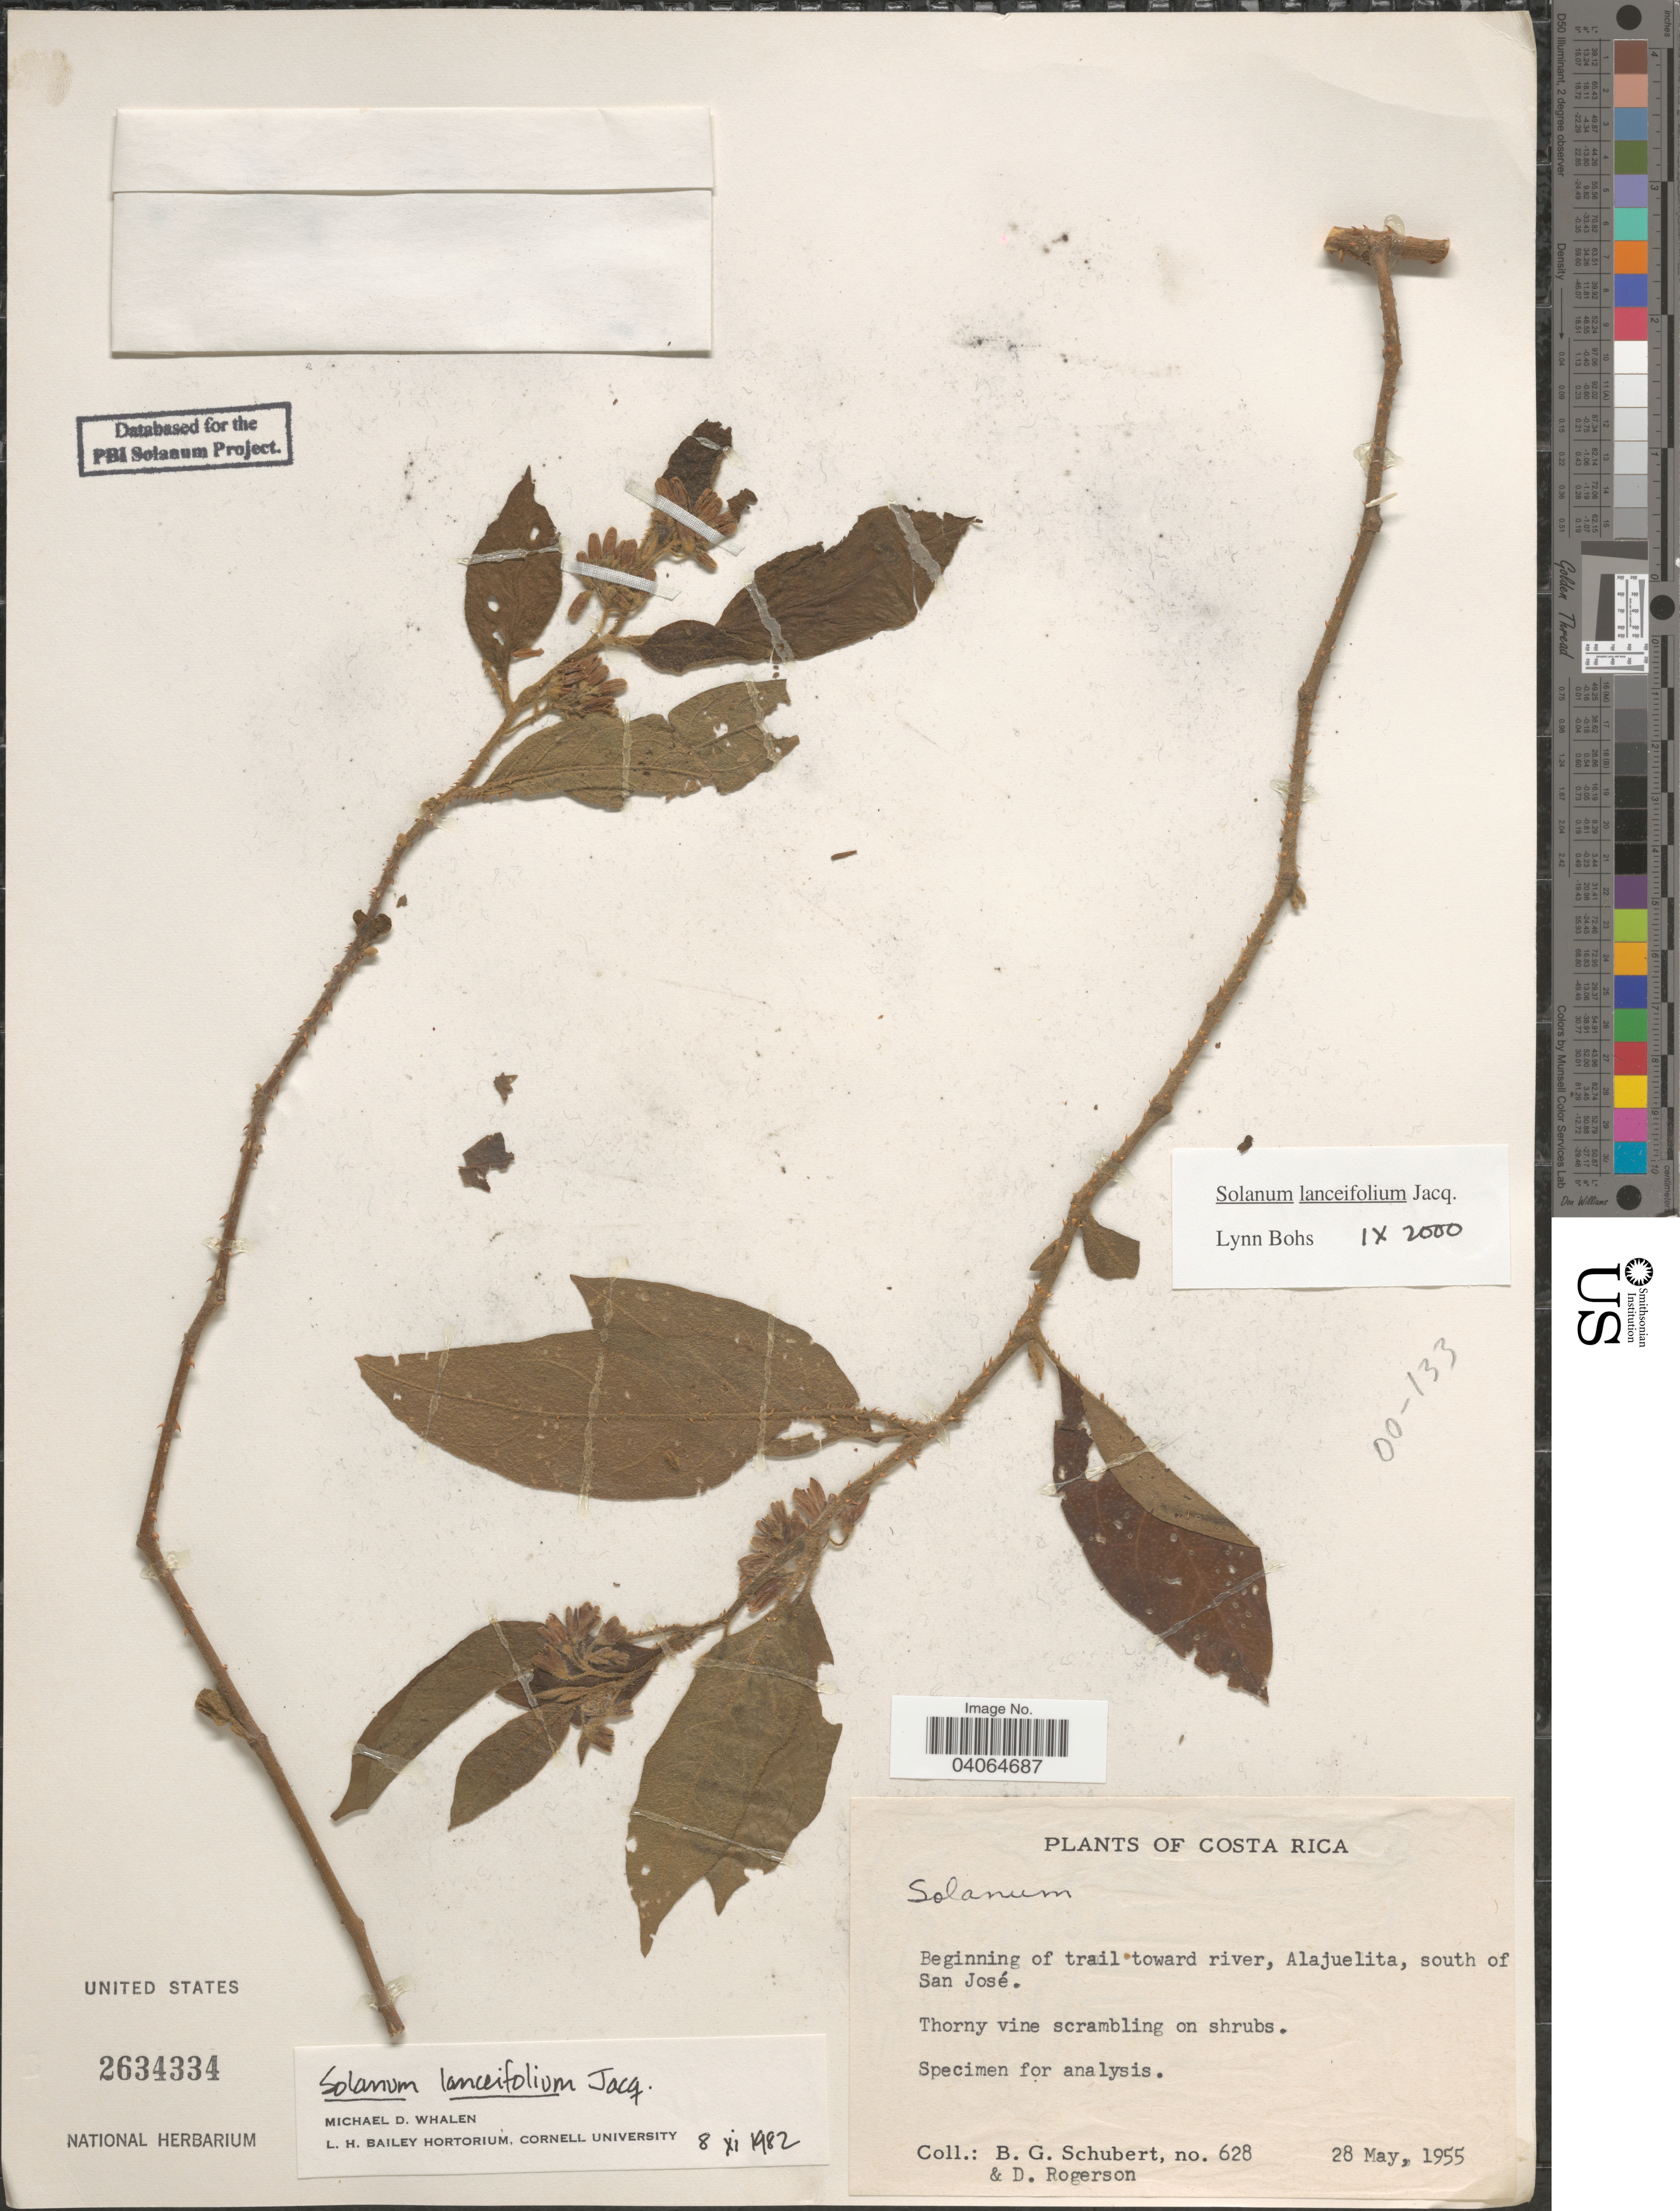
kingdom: Plantae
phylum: Tracheophyta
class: Magnoliopsida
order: Solanales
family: Solanaceae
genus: Solanum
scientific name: Solanum lanceifolium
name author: Jacq.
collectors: B. Schubert & D. Rogerson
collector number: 628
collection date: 1955-05-28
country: Costa Rica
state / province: San José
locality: Beginning of trail toward river, Alajuelita, south of San José.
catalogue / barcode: US 2634334